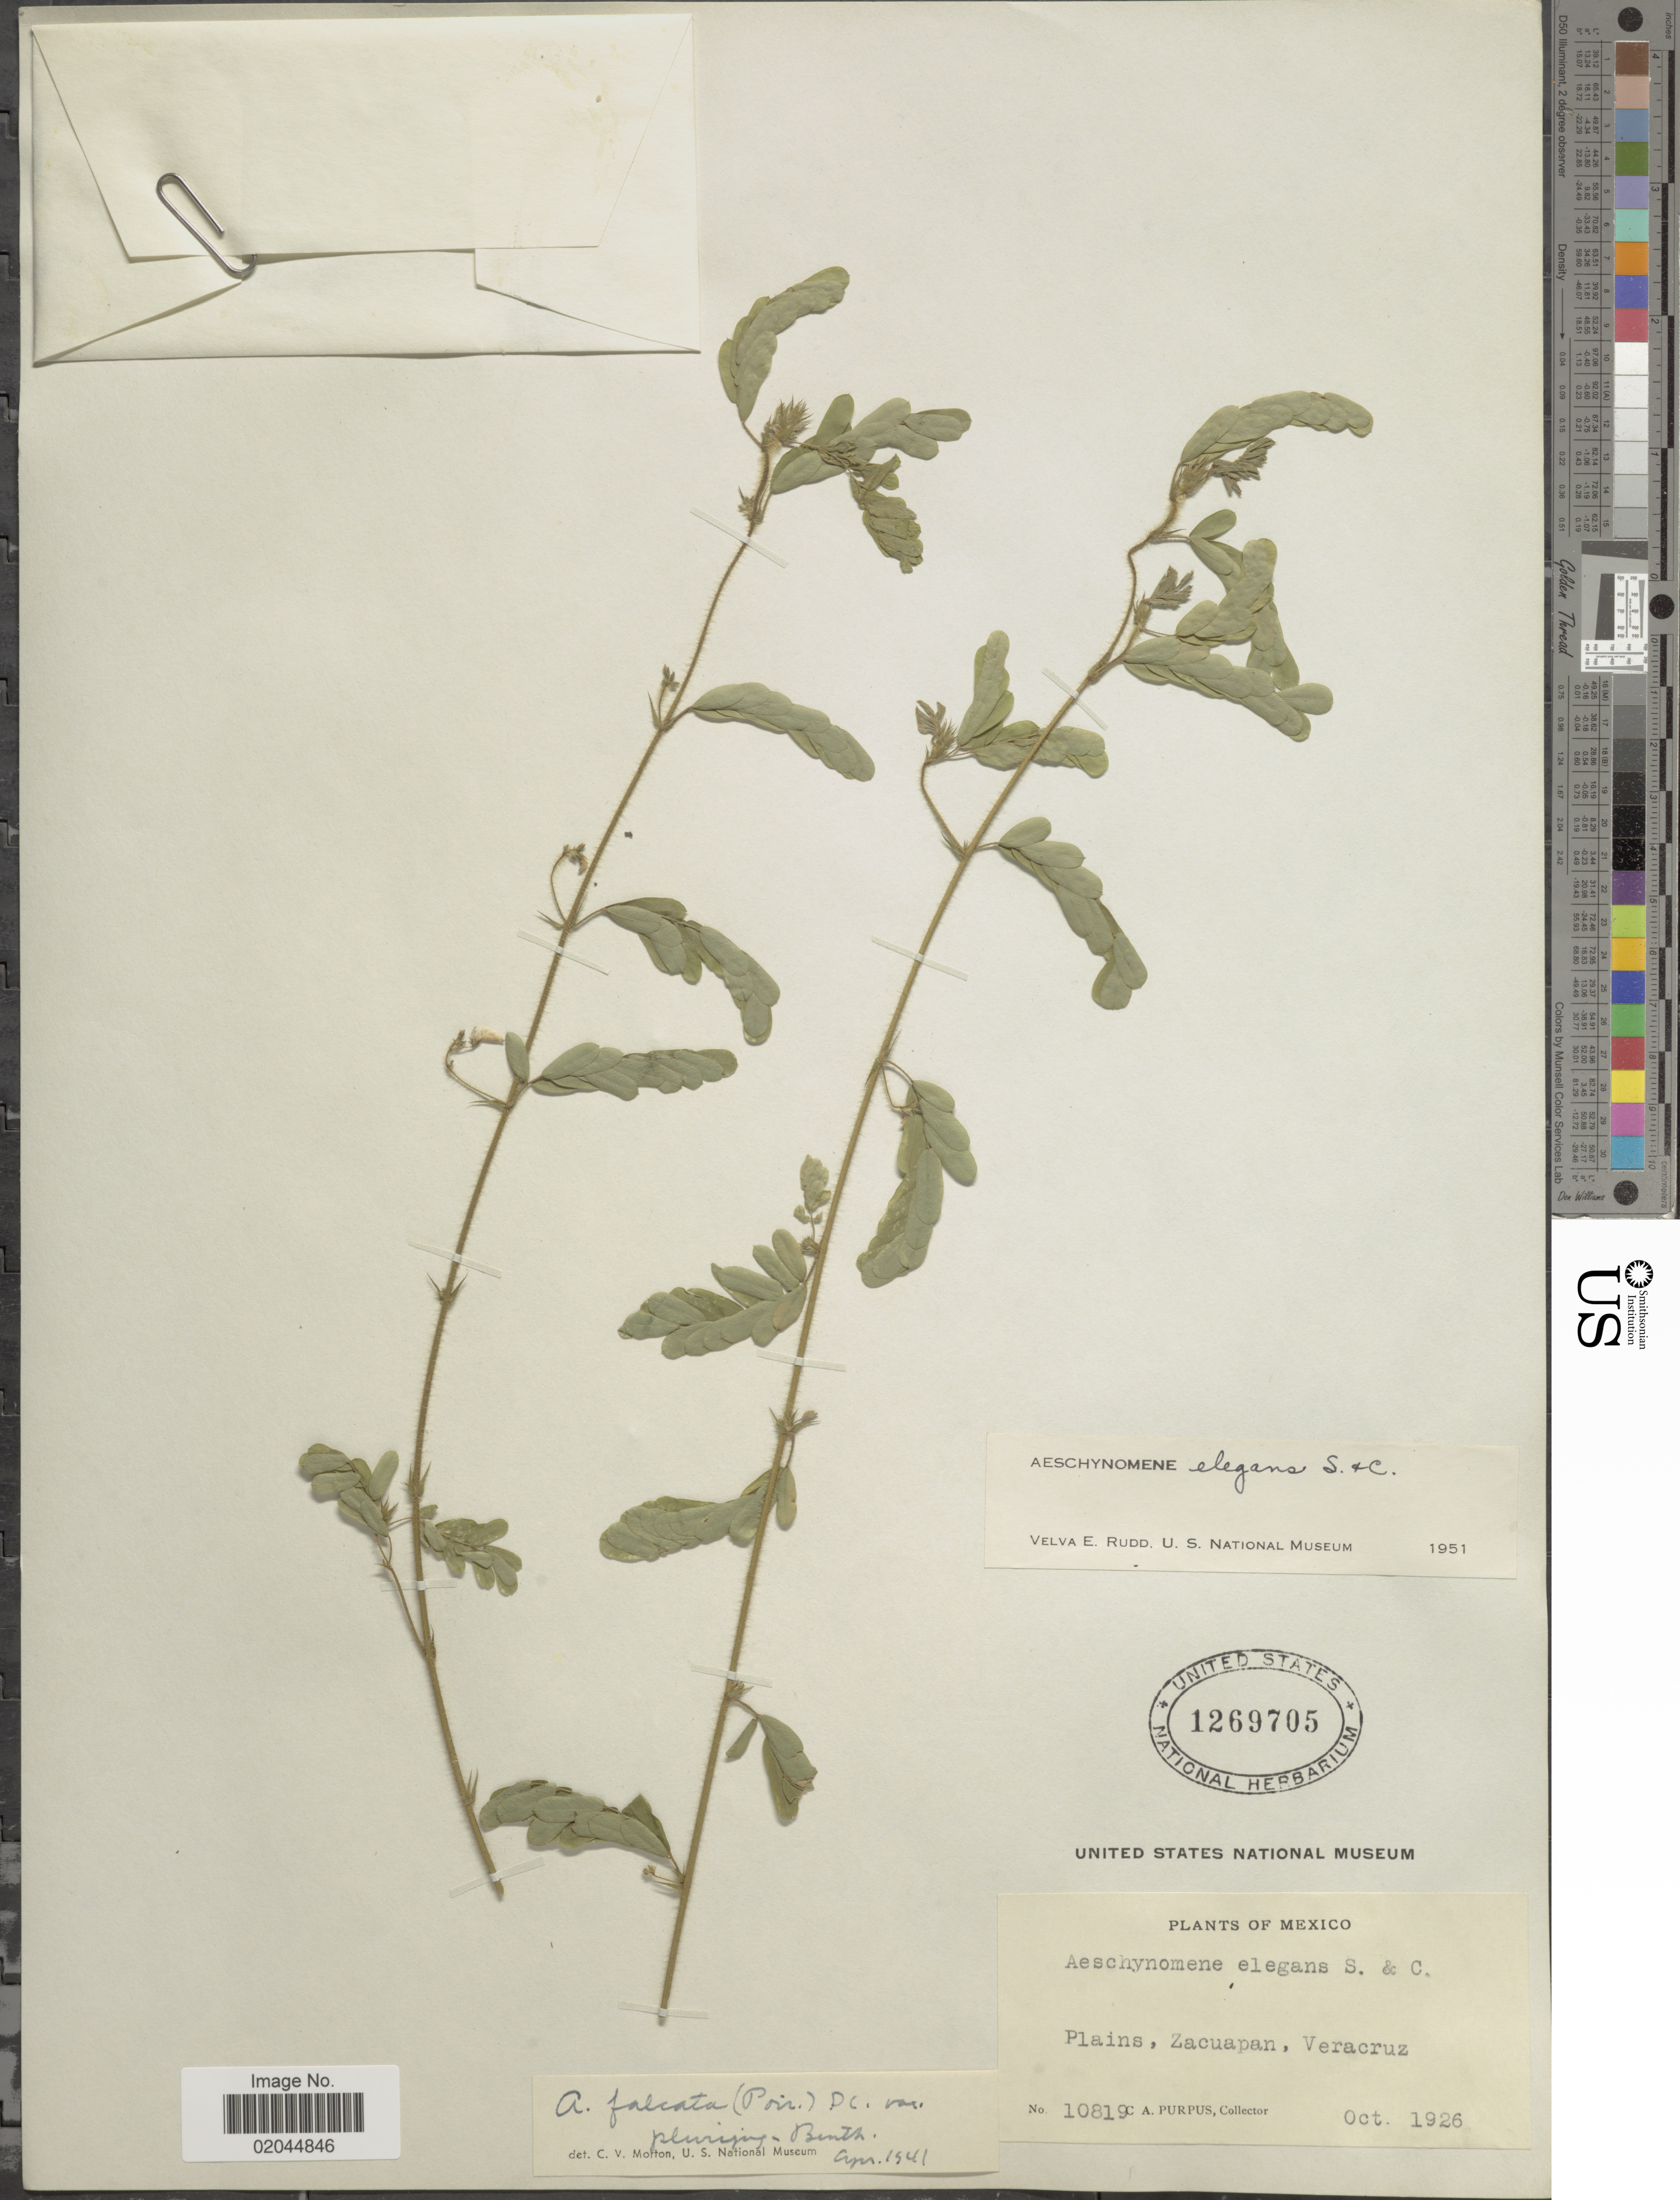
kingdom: Plantae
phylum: Tracheophyta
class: Magnoliopsida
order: Fabales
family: Fabaceae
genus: Aeschynomene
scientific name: Aeschynomene elegans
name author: Cham. ex Schltdl.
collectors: C. A. Purpus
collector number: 10819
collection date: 1926-10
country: Mexico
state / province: Veracruz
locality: Plains, Zacuapan, Veracruz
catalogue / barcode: US 1269705